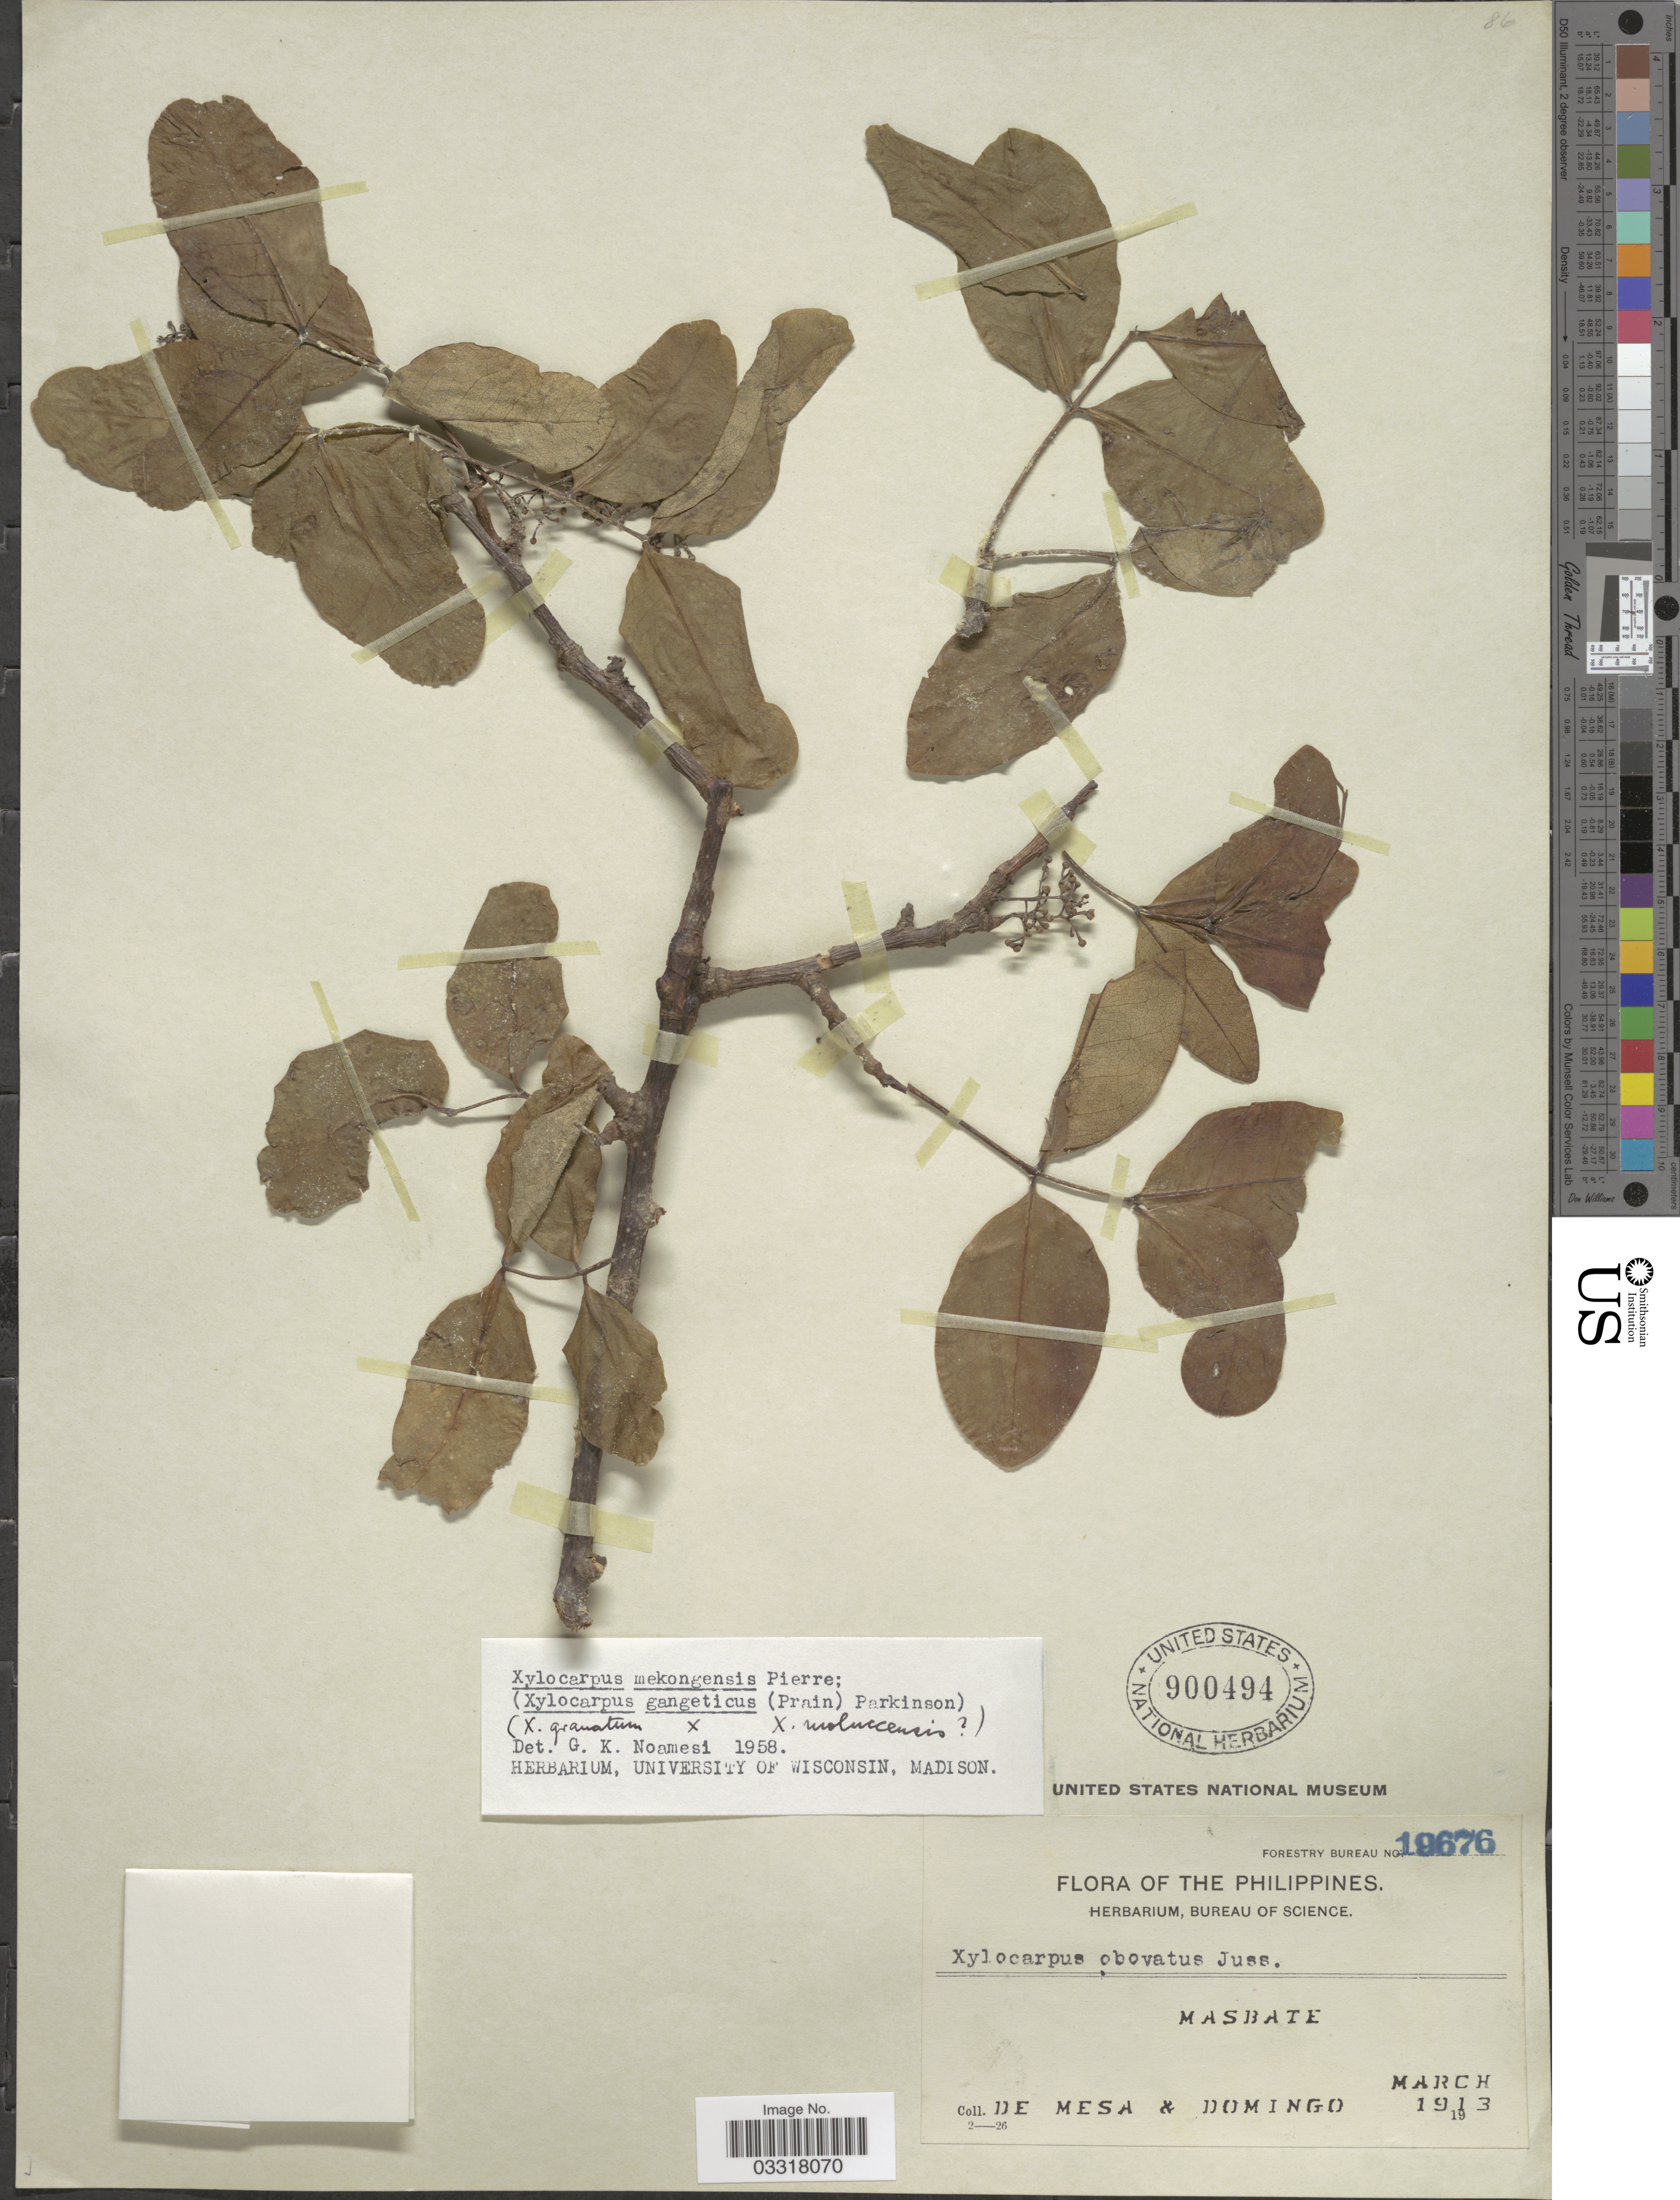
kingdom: Plantae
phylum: Tracheophyta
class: Magnoliopsida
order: Sapindales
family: Meliaceae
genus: Xylocarpus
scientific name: Xylocarpus mekongensis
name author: Pierre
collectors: De Mesa & Domingo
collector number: Forestry Bureau 19676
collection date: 1913-03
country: Philippines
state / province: Bicol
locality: Masbate.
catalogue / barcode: US 900494